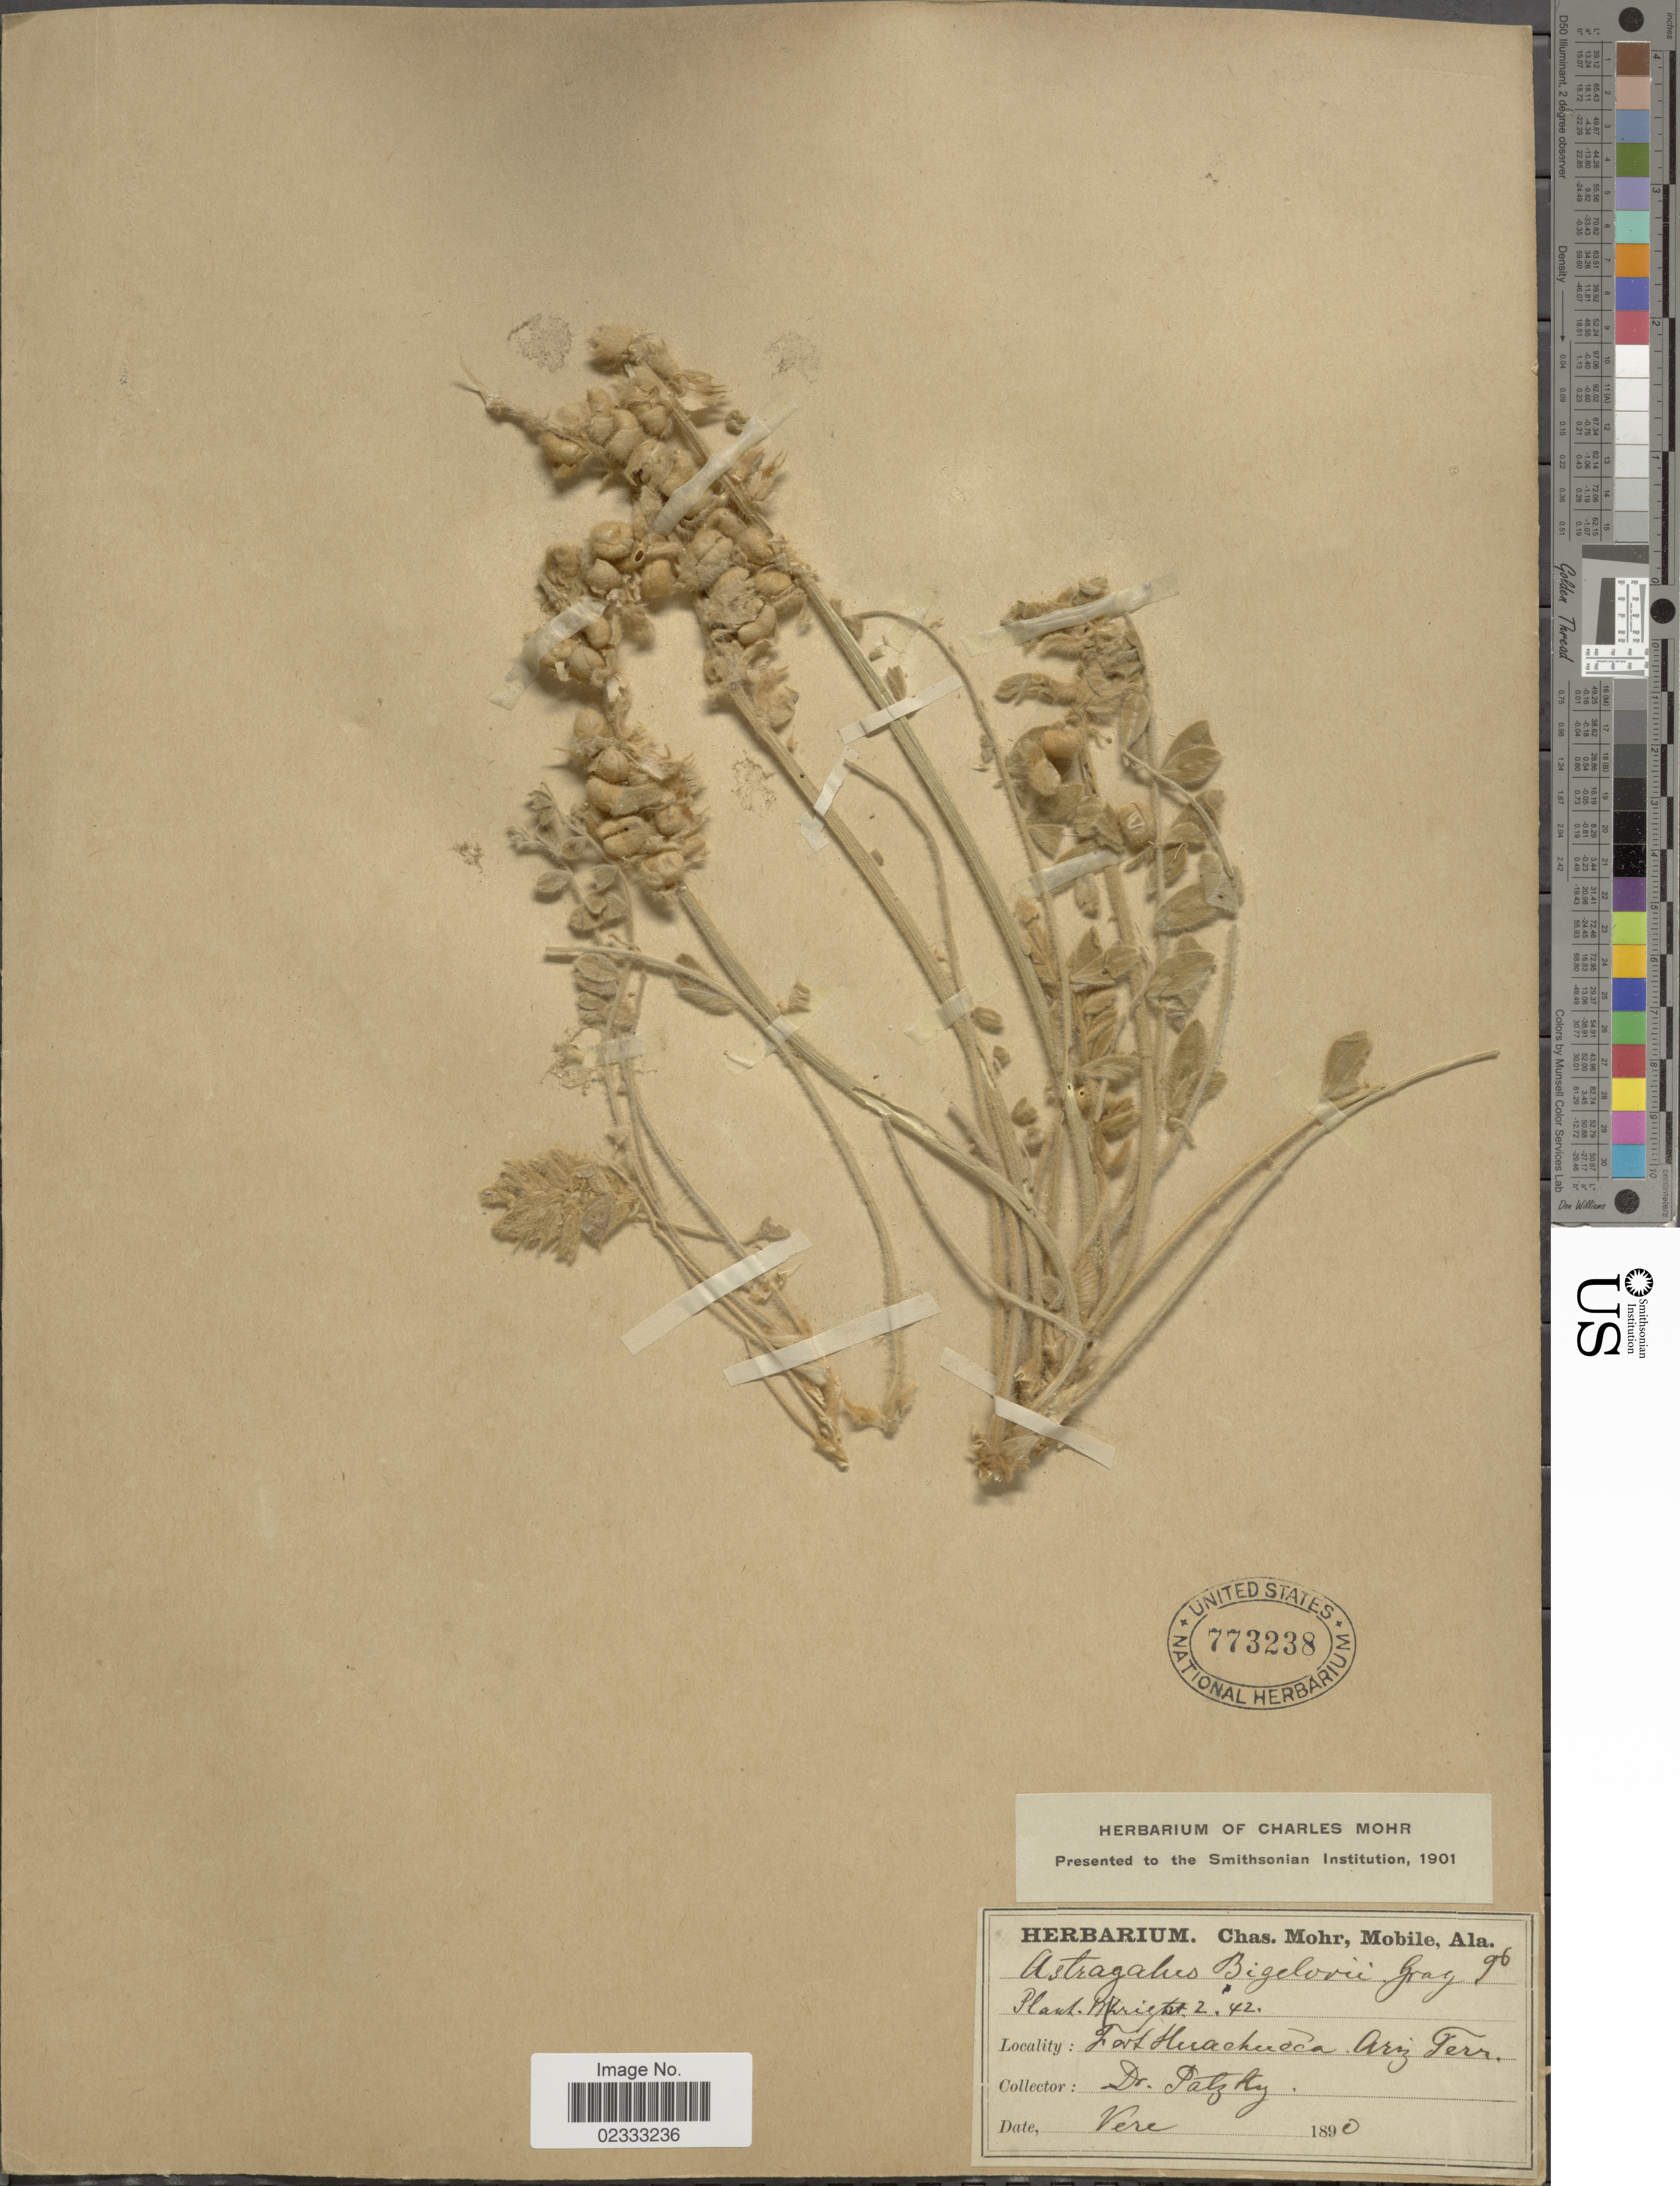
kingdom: Plantae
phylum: Tracheophyta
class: Magnoliopsida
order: Fabales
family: Fabaceae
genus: Astragalus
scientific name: Astragalus mollissimus var. bigelovii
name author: (A. Gray) Barneby ex B.L. Turner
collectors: -. Palzky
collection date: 1890-02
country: United States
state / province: Arizona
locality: Fort Huachuca Ariz. terr.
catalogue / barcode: US 773238